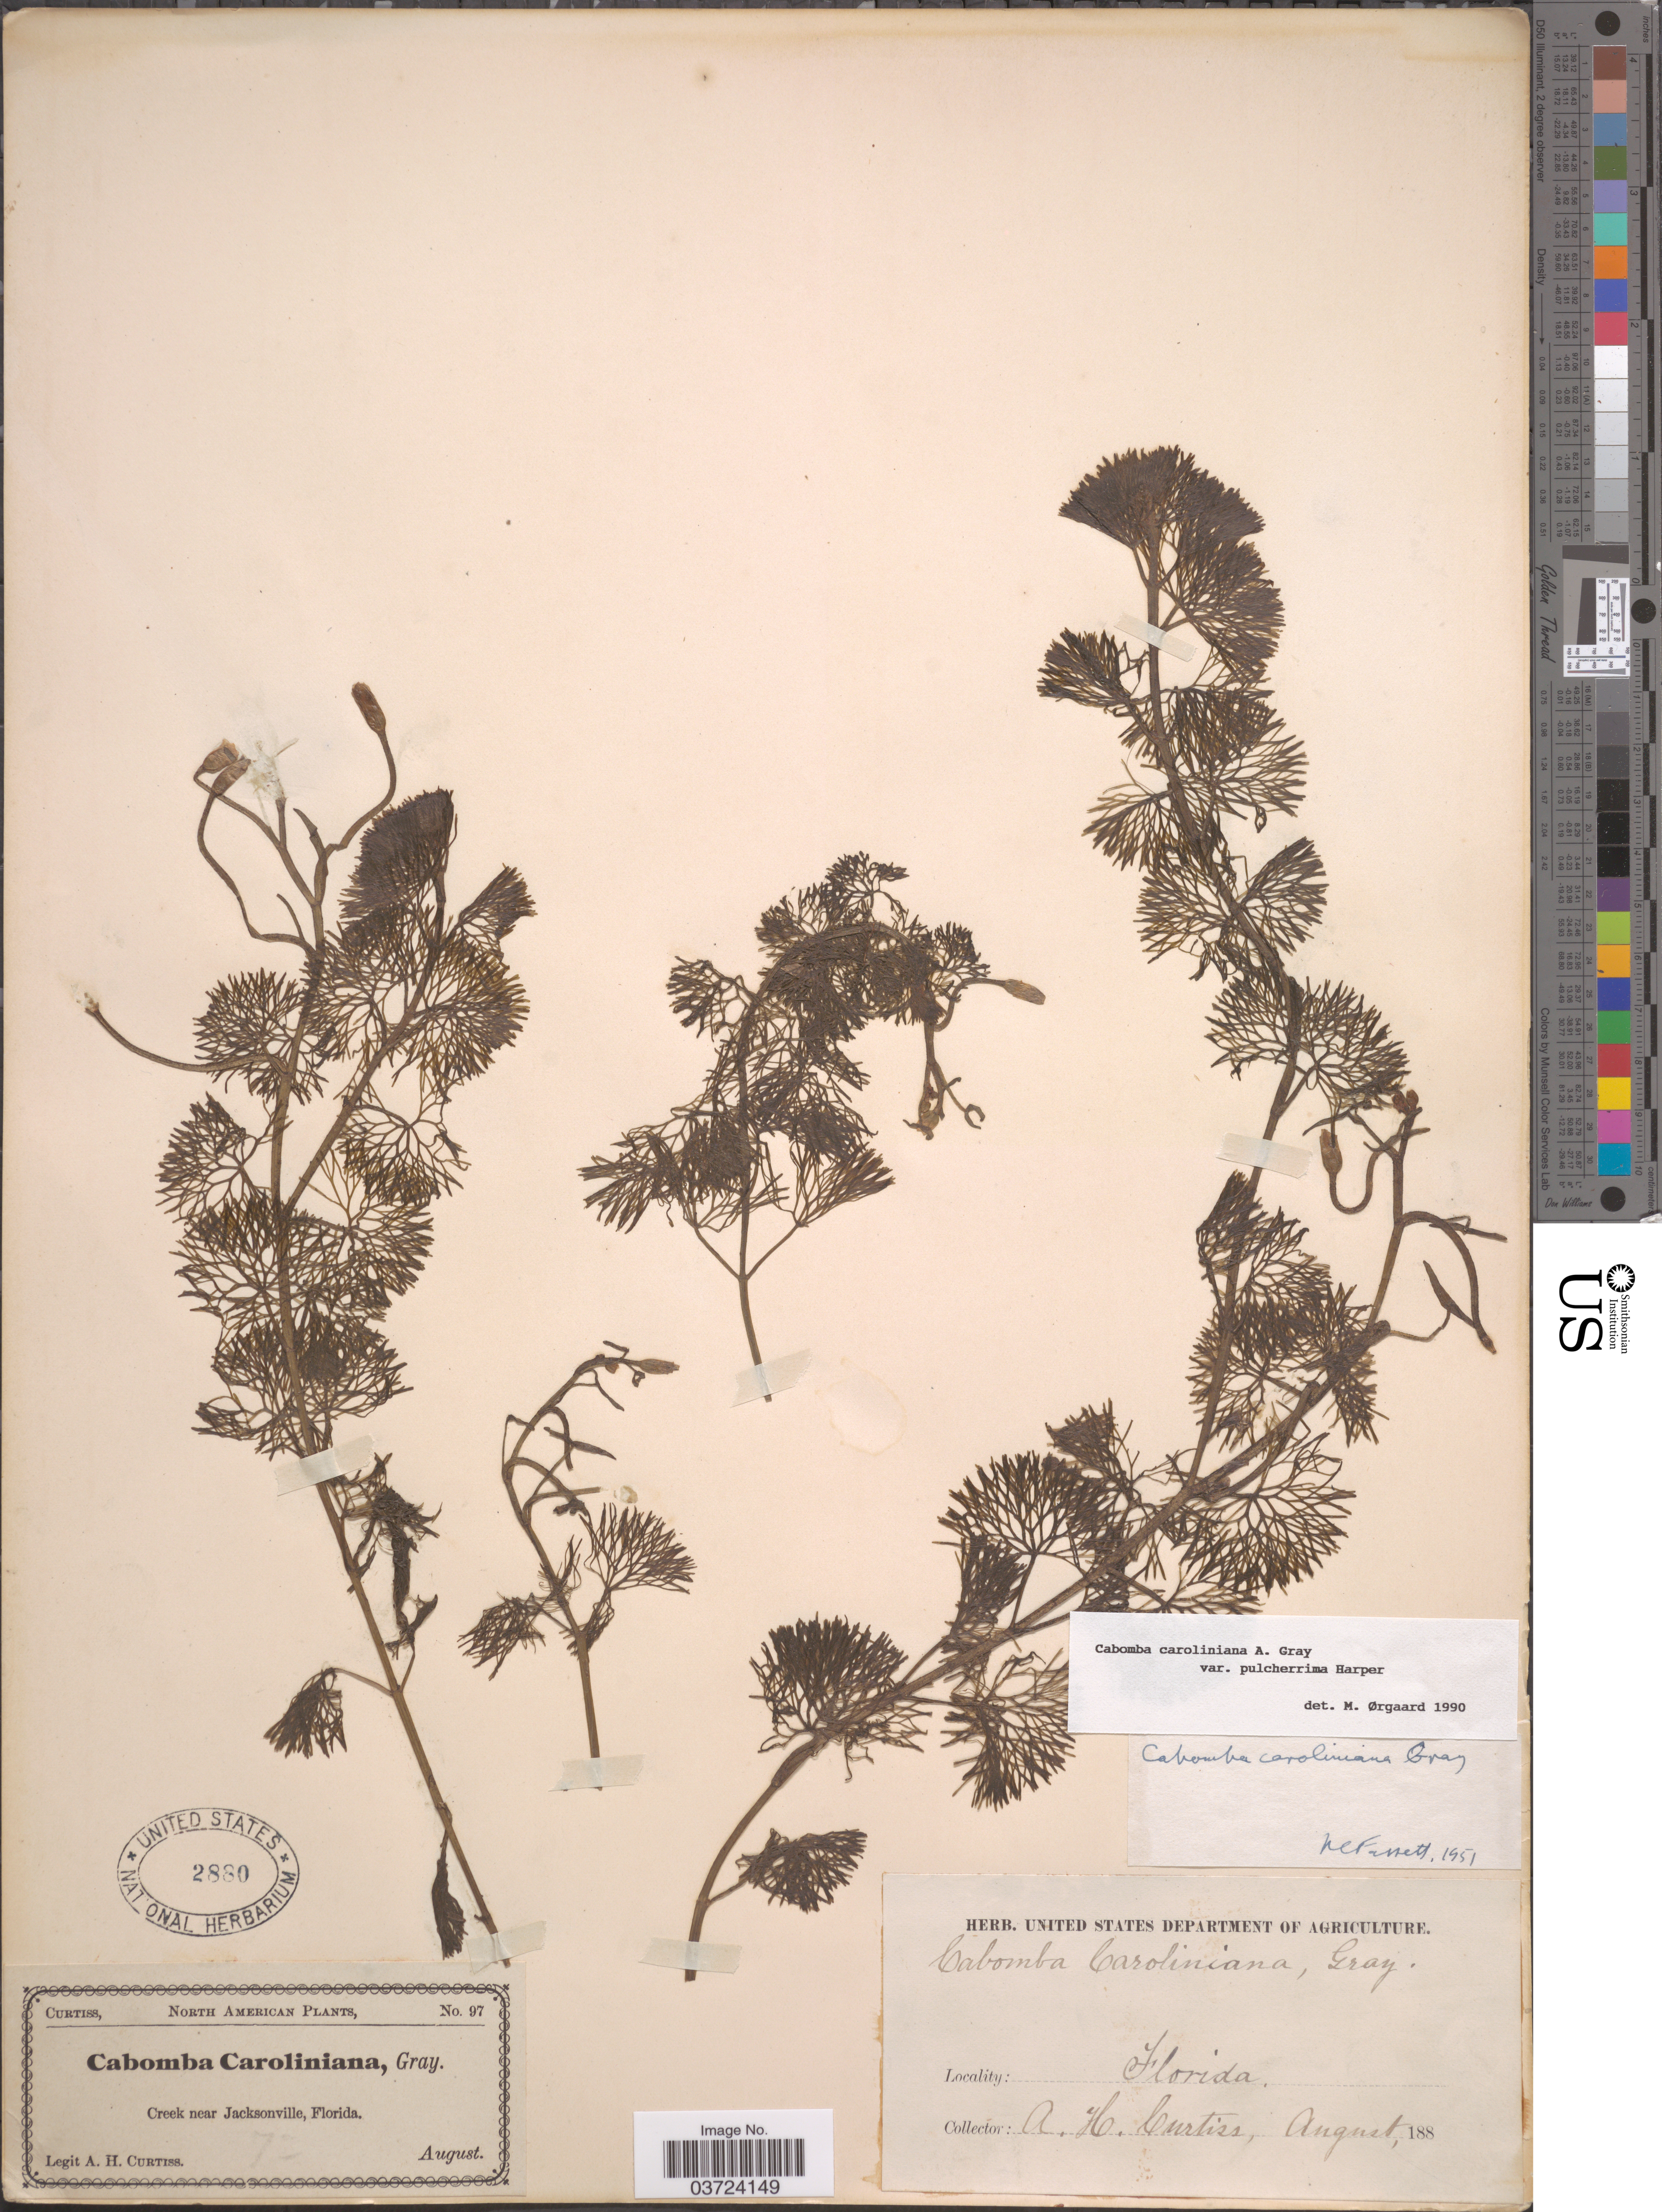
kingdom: Plantae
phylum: Tracheophyta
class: Magnoliopsida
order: Nymphaeales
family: Cabombaceae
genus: Cabomba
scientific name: Cabomba caroliniana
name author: A. Gray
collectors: A. H. Curtiss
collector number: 97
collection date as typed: August, 188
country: United States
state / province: Florida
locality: Creek near Jacksonville.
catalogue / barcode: US 2880